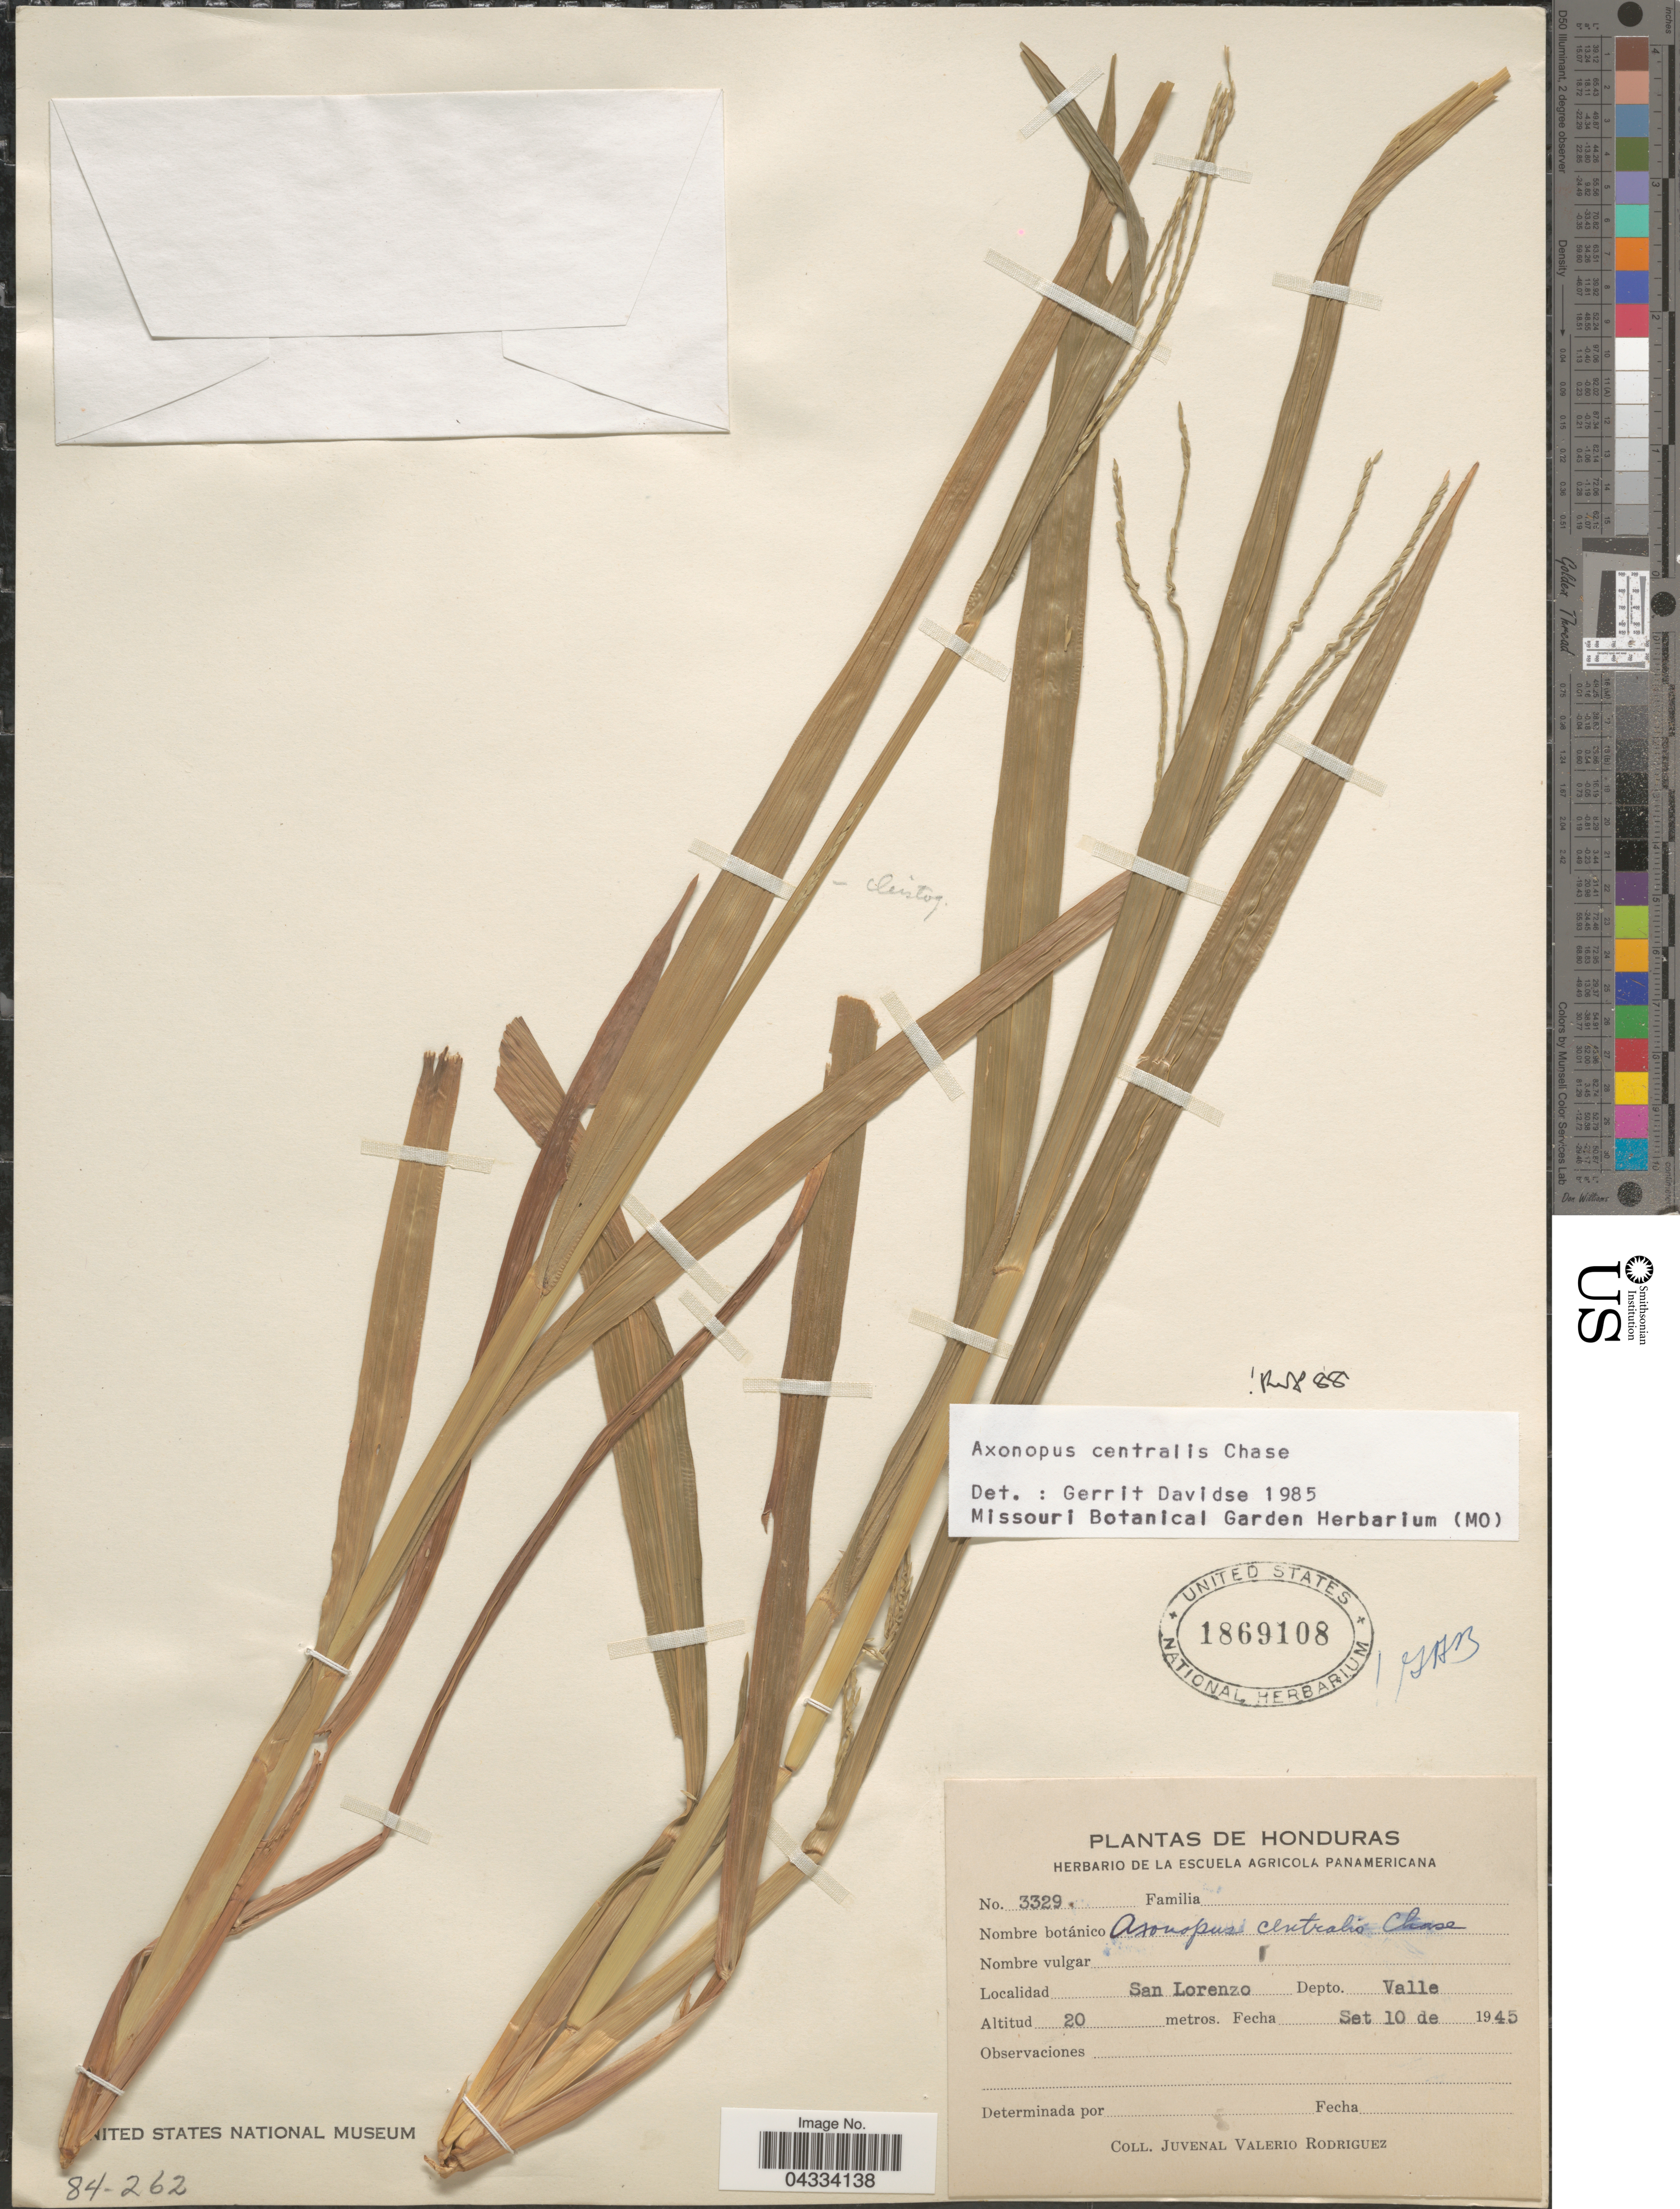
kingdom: Plantae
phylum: Tracheophyta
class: Liliopsida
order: Poales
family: Poaceae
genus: Axonopus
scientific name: Axonopus centralis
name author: Chase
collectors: J. Valerio R.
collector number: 3329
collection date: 1945-09-10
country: Honduras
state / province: Valle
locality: San Lorenzo. Depto. Valle.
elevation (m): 20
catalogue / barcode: US 1869108